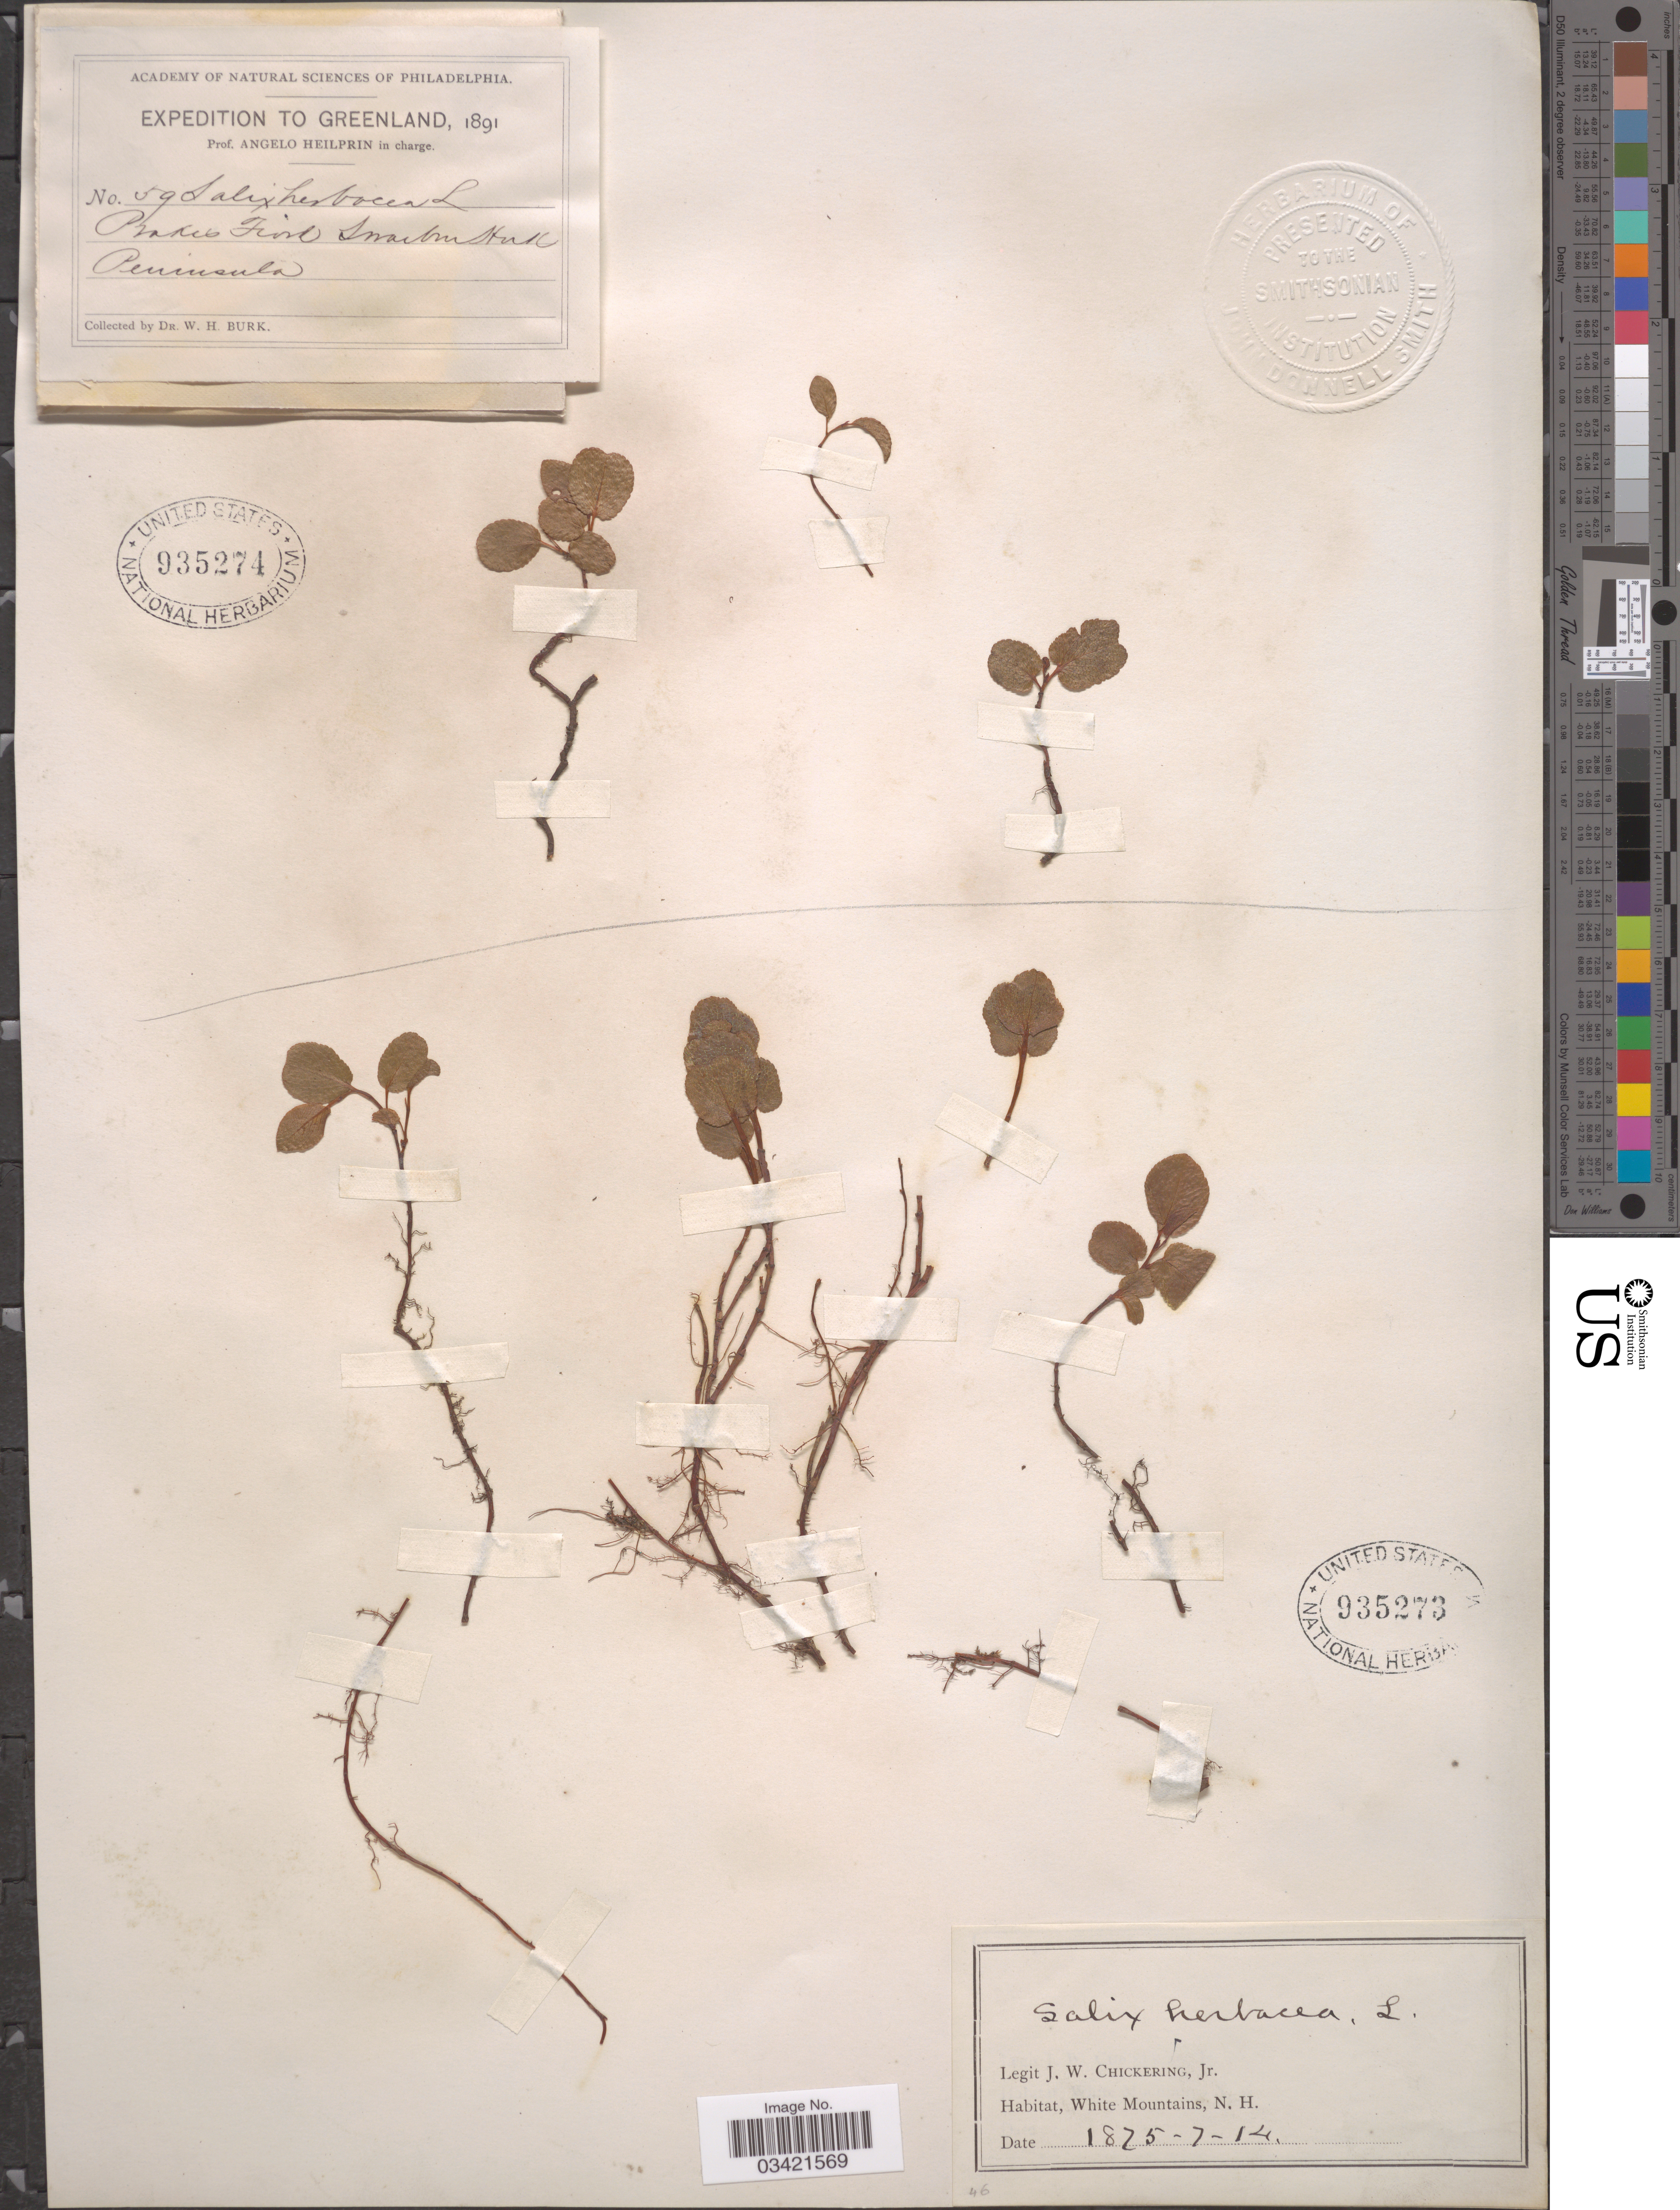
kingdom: Plantae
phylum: Tracheophyta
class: Magnoliopsida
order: Malpighiales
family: Salicaceae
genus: Salix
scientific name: Salix herbacea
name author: L.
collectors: J. W. Chickering Jr.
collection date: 1875-07-14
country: United States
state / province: New Hampshire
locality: White Mountains.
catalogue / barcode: US 935273-2